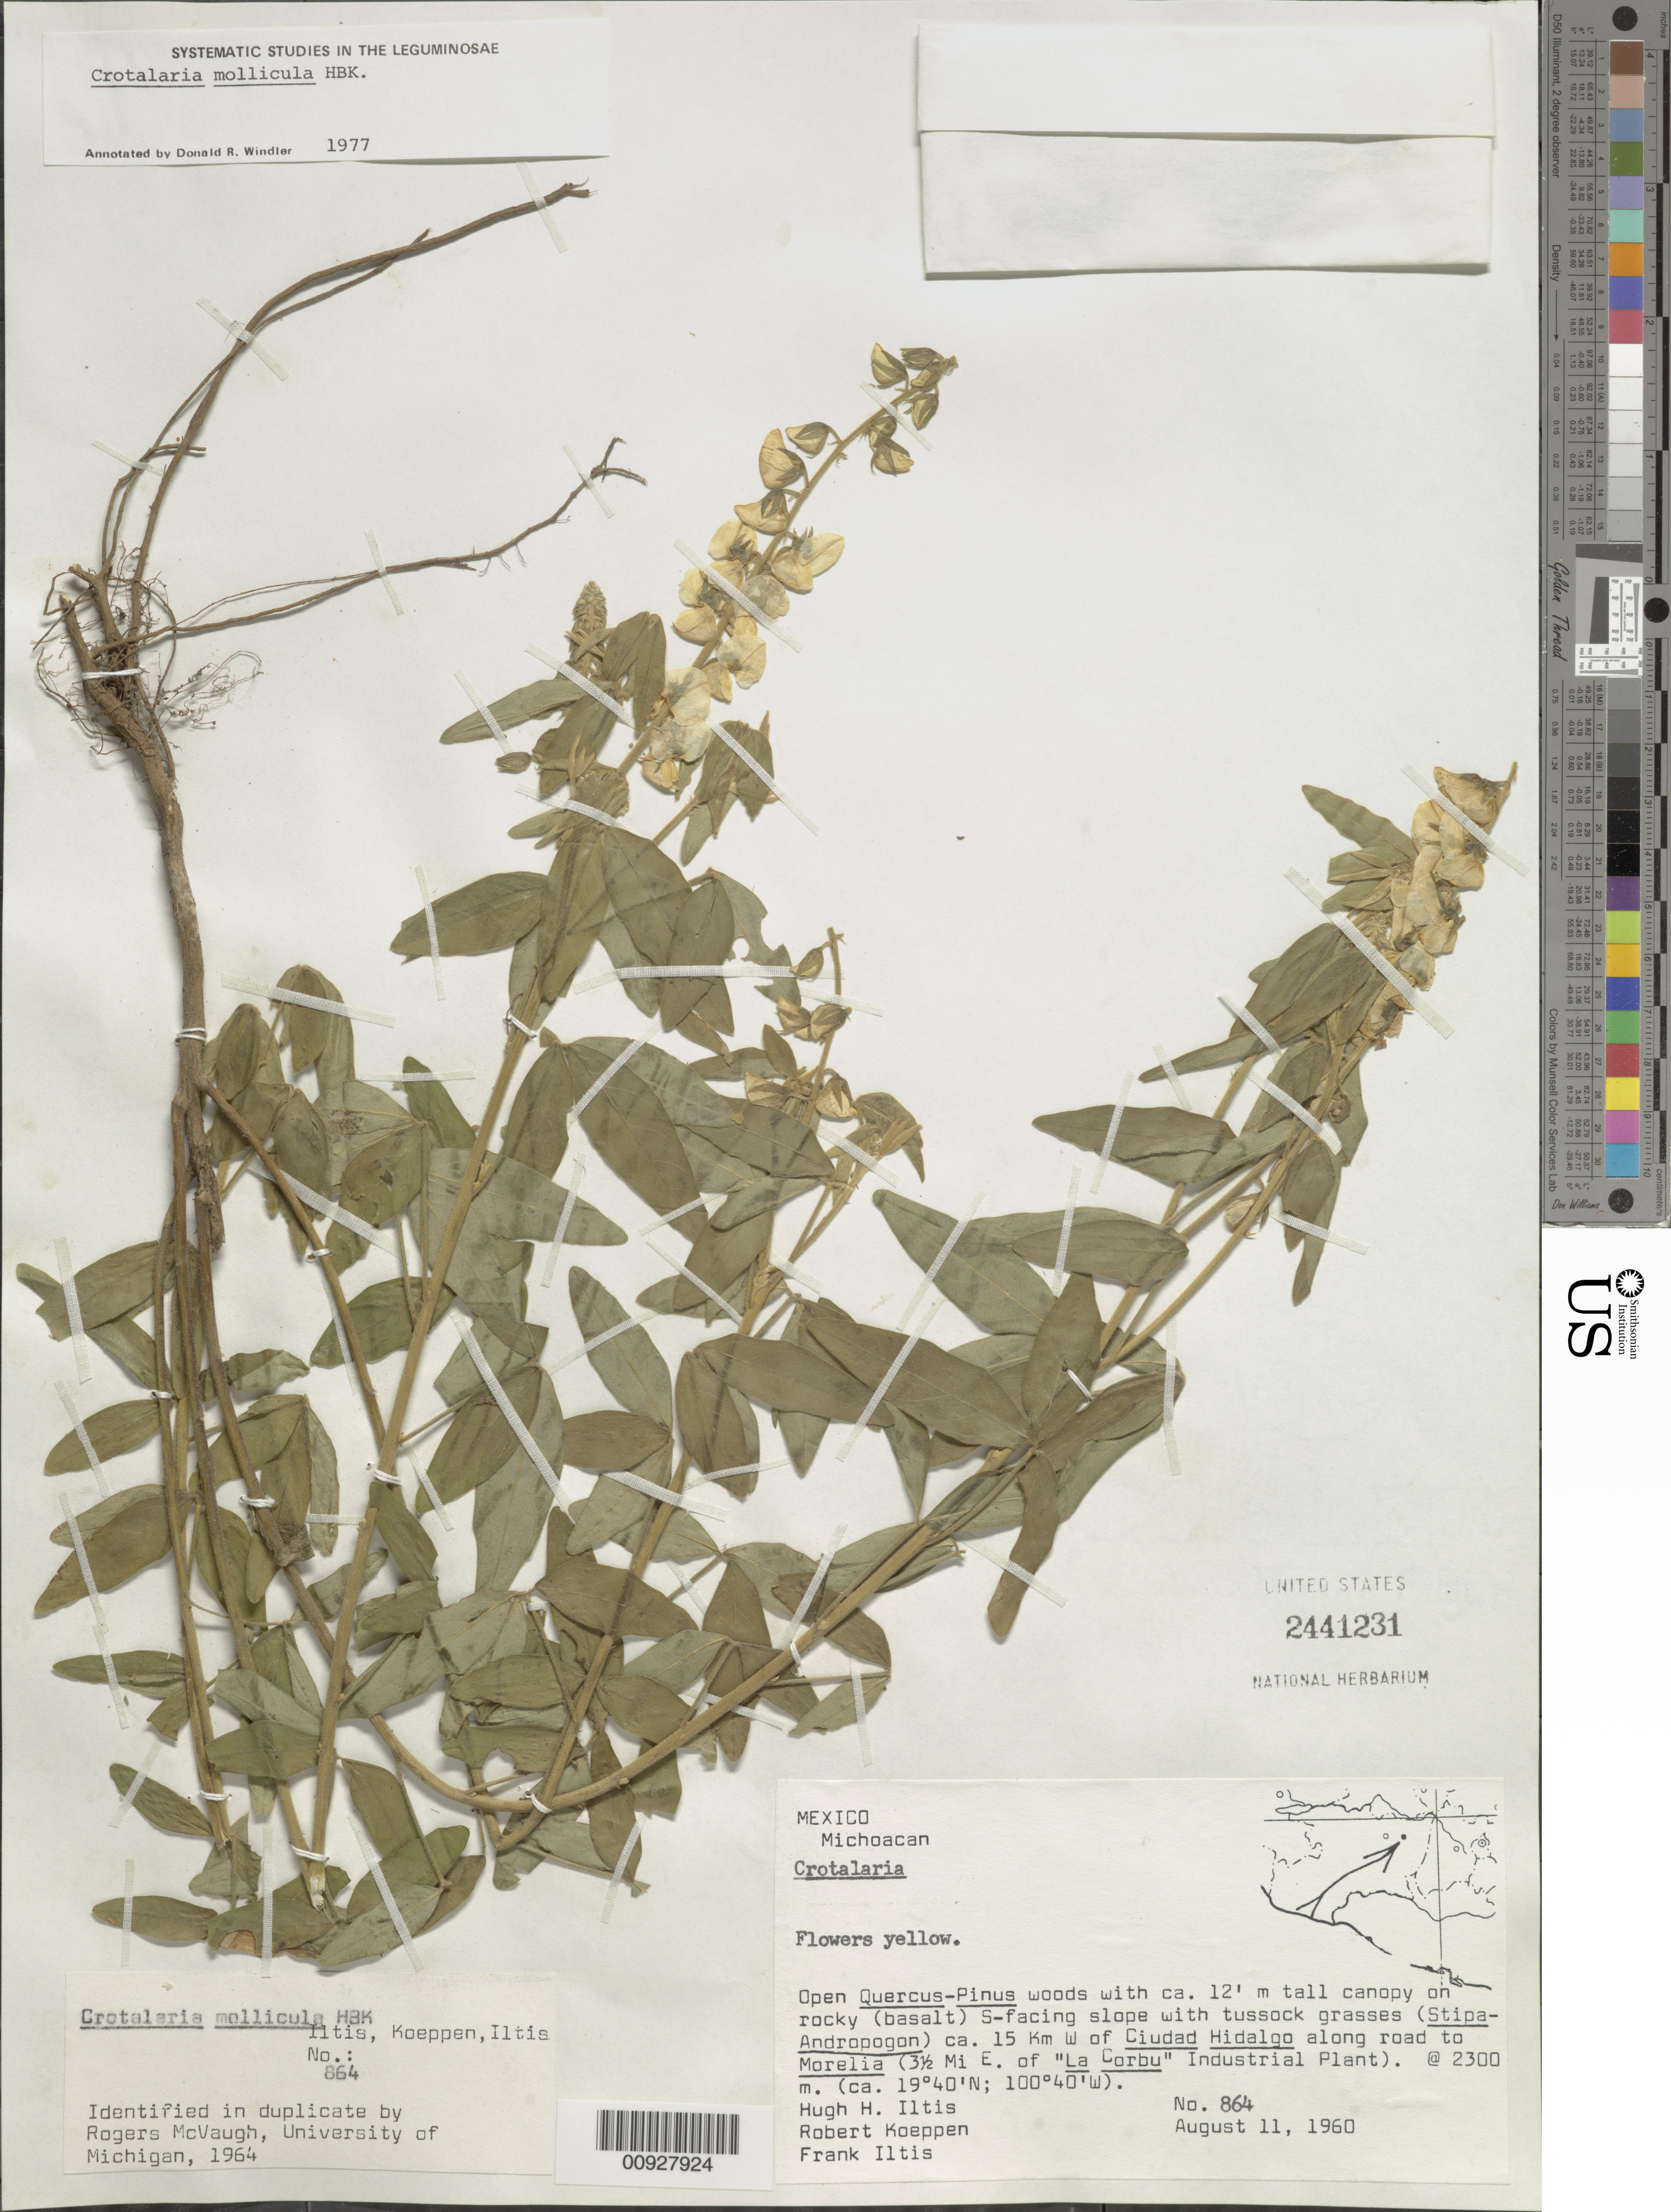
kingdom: Plantae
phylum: Tracheophyta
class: Magnoliopsida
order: Fabales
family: Fabaceae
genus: Crotalaria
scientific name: Crotalaria mollicula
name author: Kunth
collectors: H. H. Iltis, R. C. Koeppen & F. Iltis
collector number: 864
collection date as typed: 11 Aug 1960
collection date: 1960-08-11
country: Mexico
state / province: Michoacán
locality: Ca. 15 Km. W of Ciudad Hidalgo along road to Morelia (3½ mi. E. of "La Corbu" Industrial Plant)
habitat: Open Quercus-Pinus woods with ca. 12' m tall canopy on rocky (basalt) S-facing slope with tussock grasses (Stipa-Andropogon).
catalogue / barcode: US 2441231